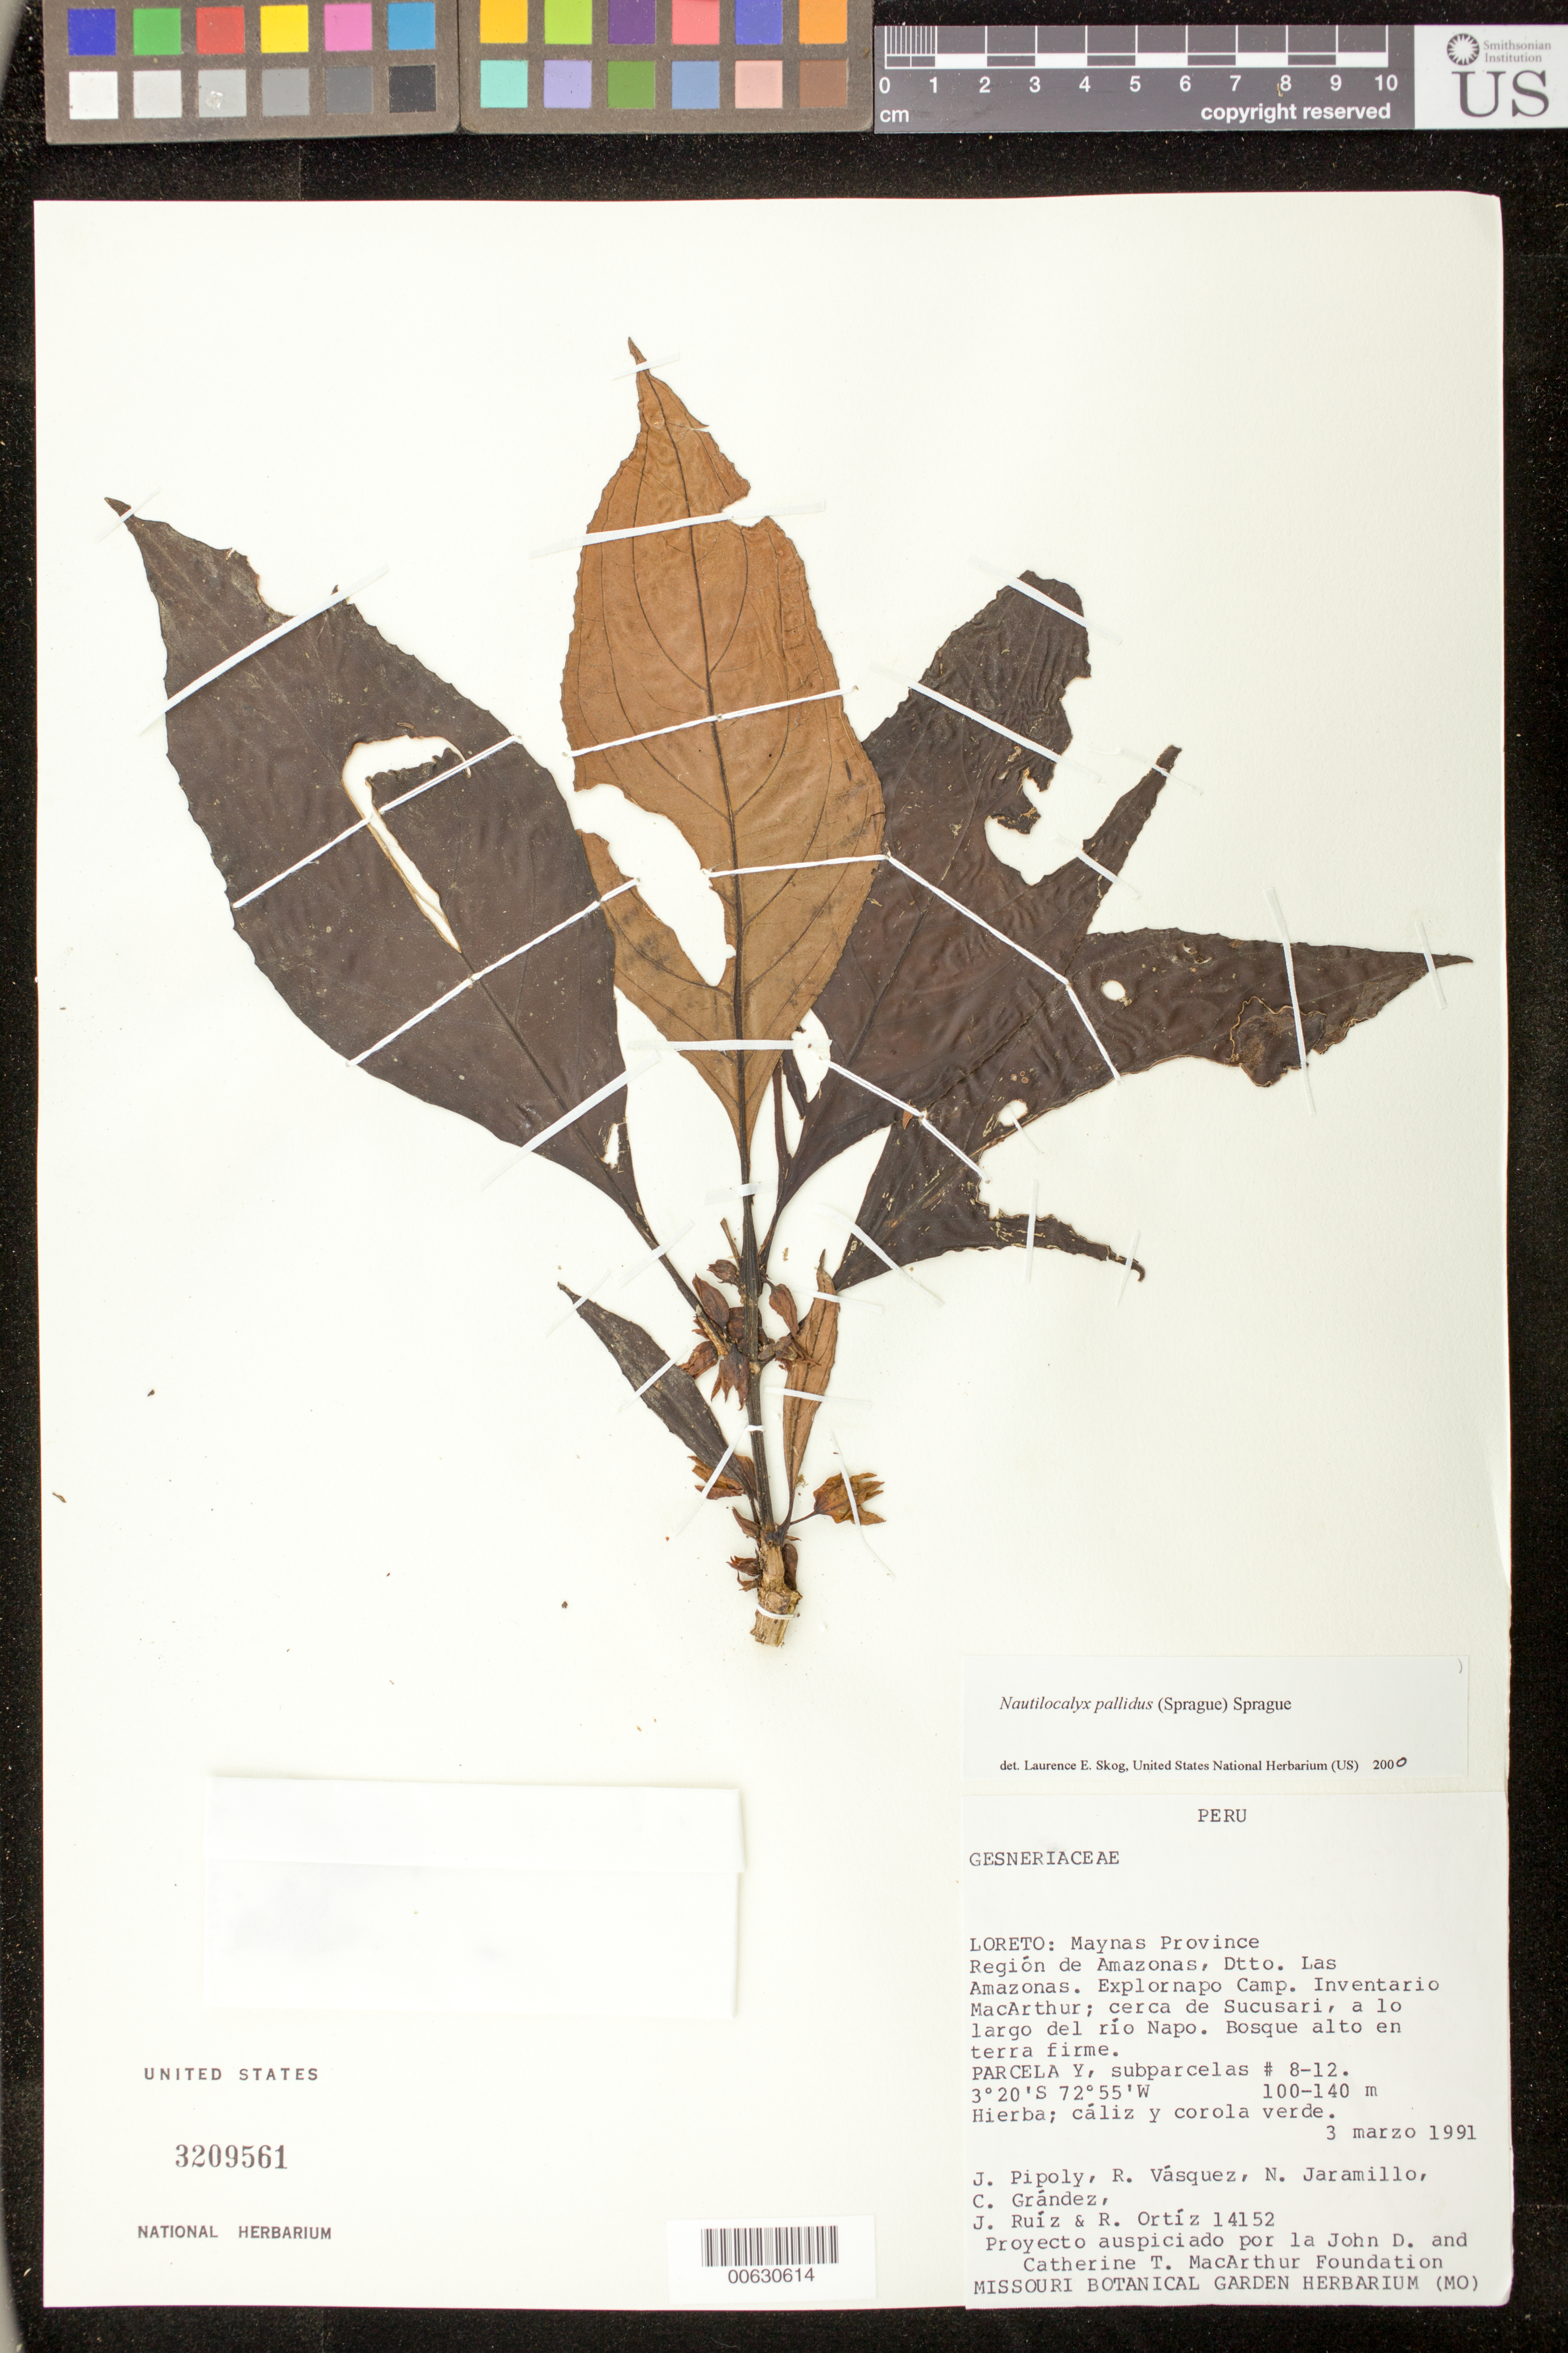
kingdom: Plantae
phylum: Tracheophyta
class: Magnoliopsida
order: Lamiales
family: Gesneriaceae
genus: Nautilocalyx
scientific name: Nautilocalyx pallidus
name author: (Sprague) C. Sprague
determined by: Clark, J. L., (SEL), The Marie Selby Botanical Garden (UNITED STATES)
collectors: J. J. Pipoly, R. Vásquez, N. Jaramillo, C. Grández, J. Ruiz & R. del C. Ortiz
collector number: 14152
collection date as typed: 03 Mar 1991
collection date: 1991-03-03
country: Peru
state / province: Loreto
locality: Prov. Maynas; región de Amazonas, dtto. Las Amazonas; Explornapo Camp, Inventario MacArthur; cerca de Sucusari, a lo largo del río Napo; Parcela Y, subparcelas #8-12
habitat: Bosque alto en terra firme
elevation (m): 100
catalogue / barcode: US 3209561